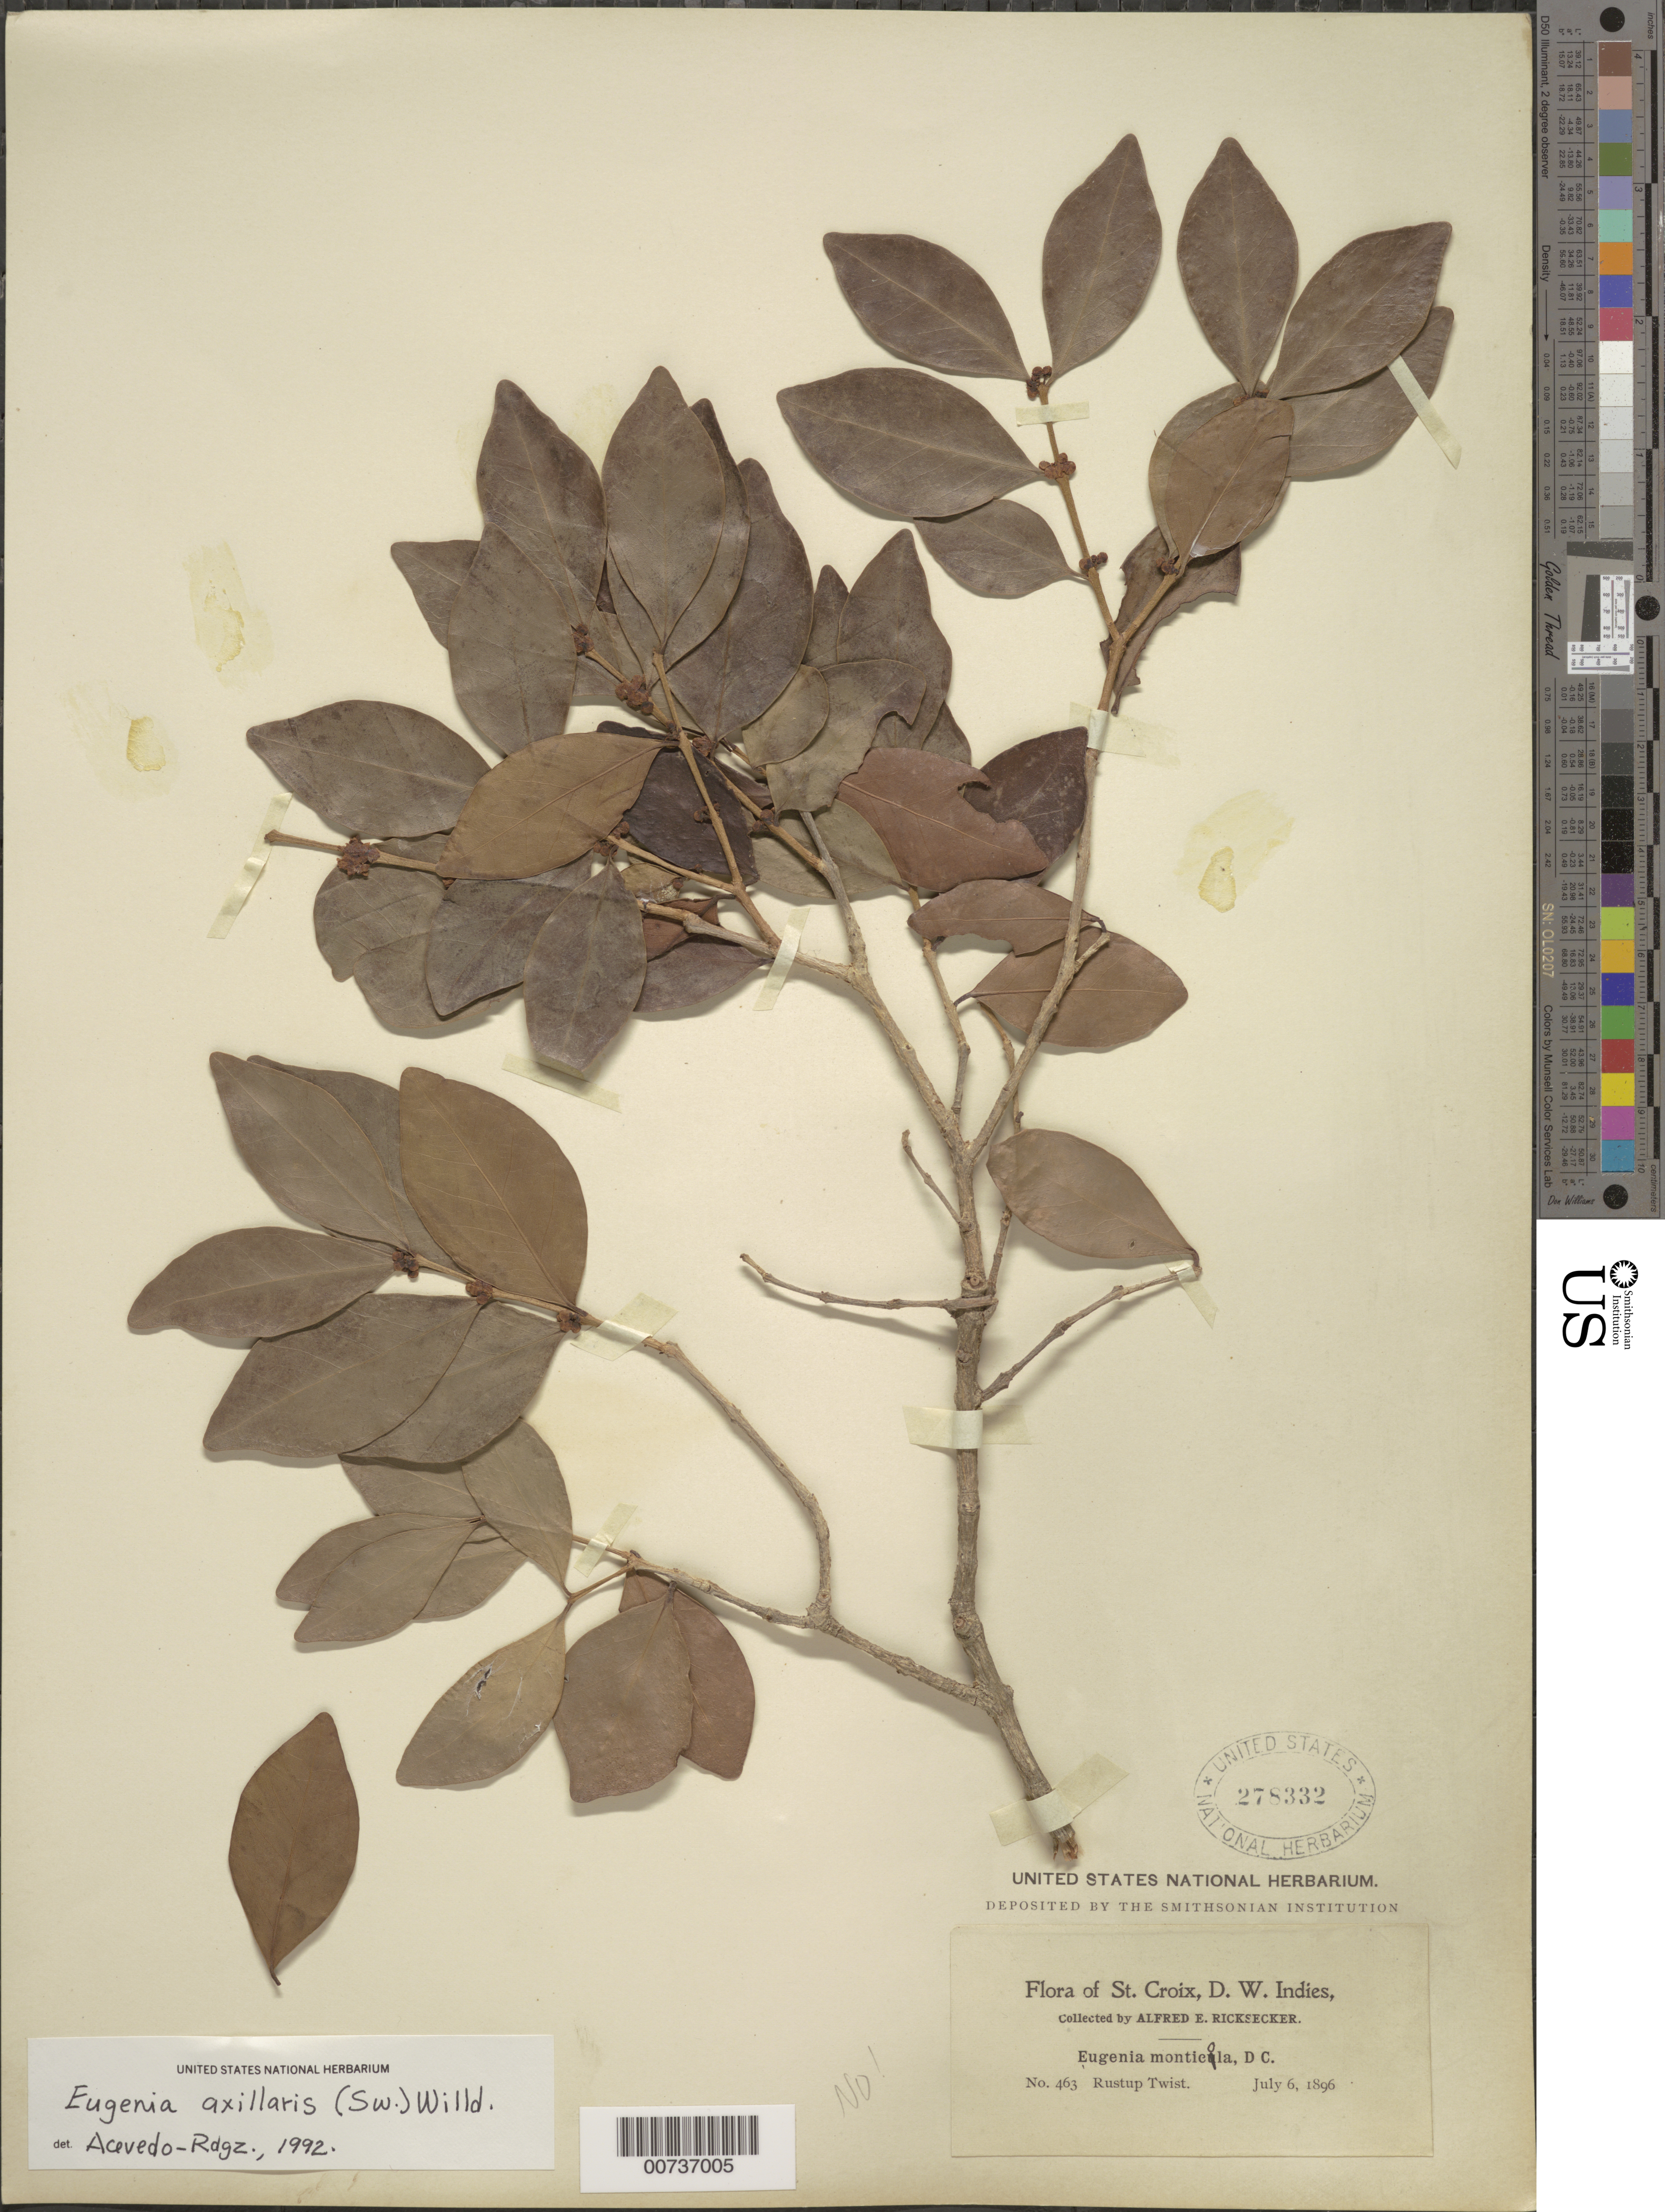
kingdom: Plantae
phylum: Tracheophyta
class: Magnoliopsida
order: Myrtales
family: Myrtaceae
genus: Eugenia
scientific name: Eugenia axillaris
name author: (Sw.) Willd.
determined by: Acevedo-Rodríguez, P., (BOT), Smithsonian Institution - National Museum of Natural History (UNITED STATES)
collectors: A. E. Ricksecker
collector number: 463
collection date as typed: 06 Jul 1896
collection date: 1896-07-06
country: U.S. Virgin Islands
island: St. Croix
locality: Rustup twist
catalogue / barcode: US 278332